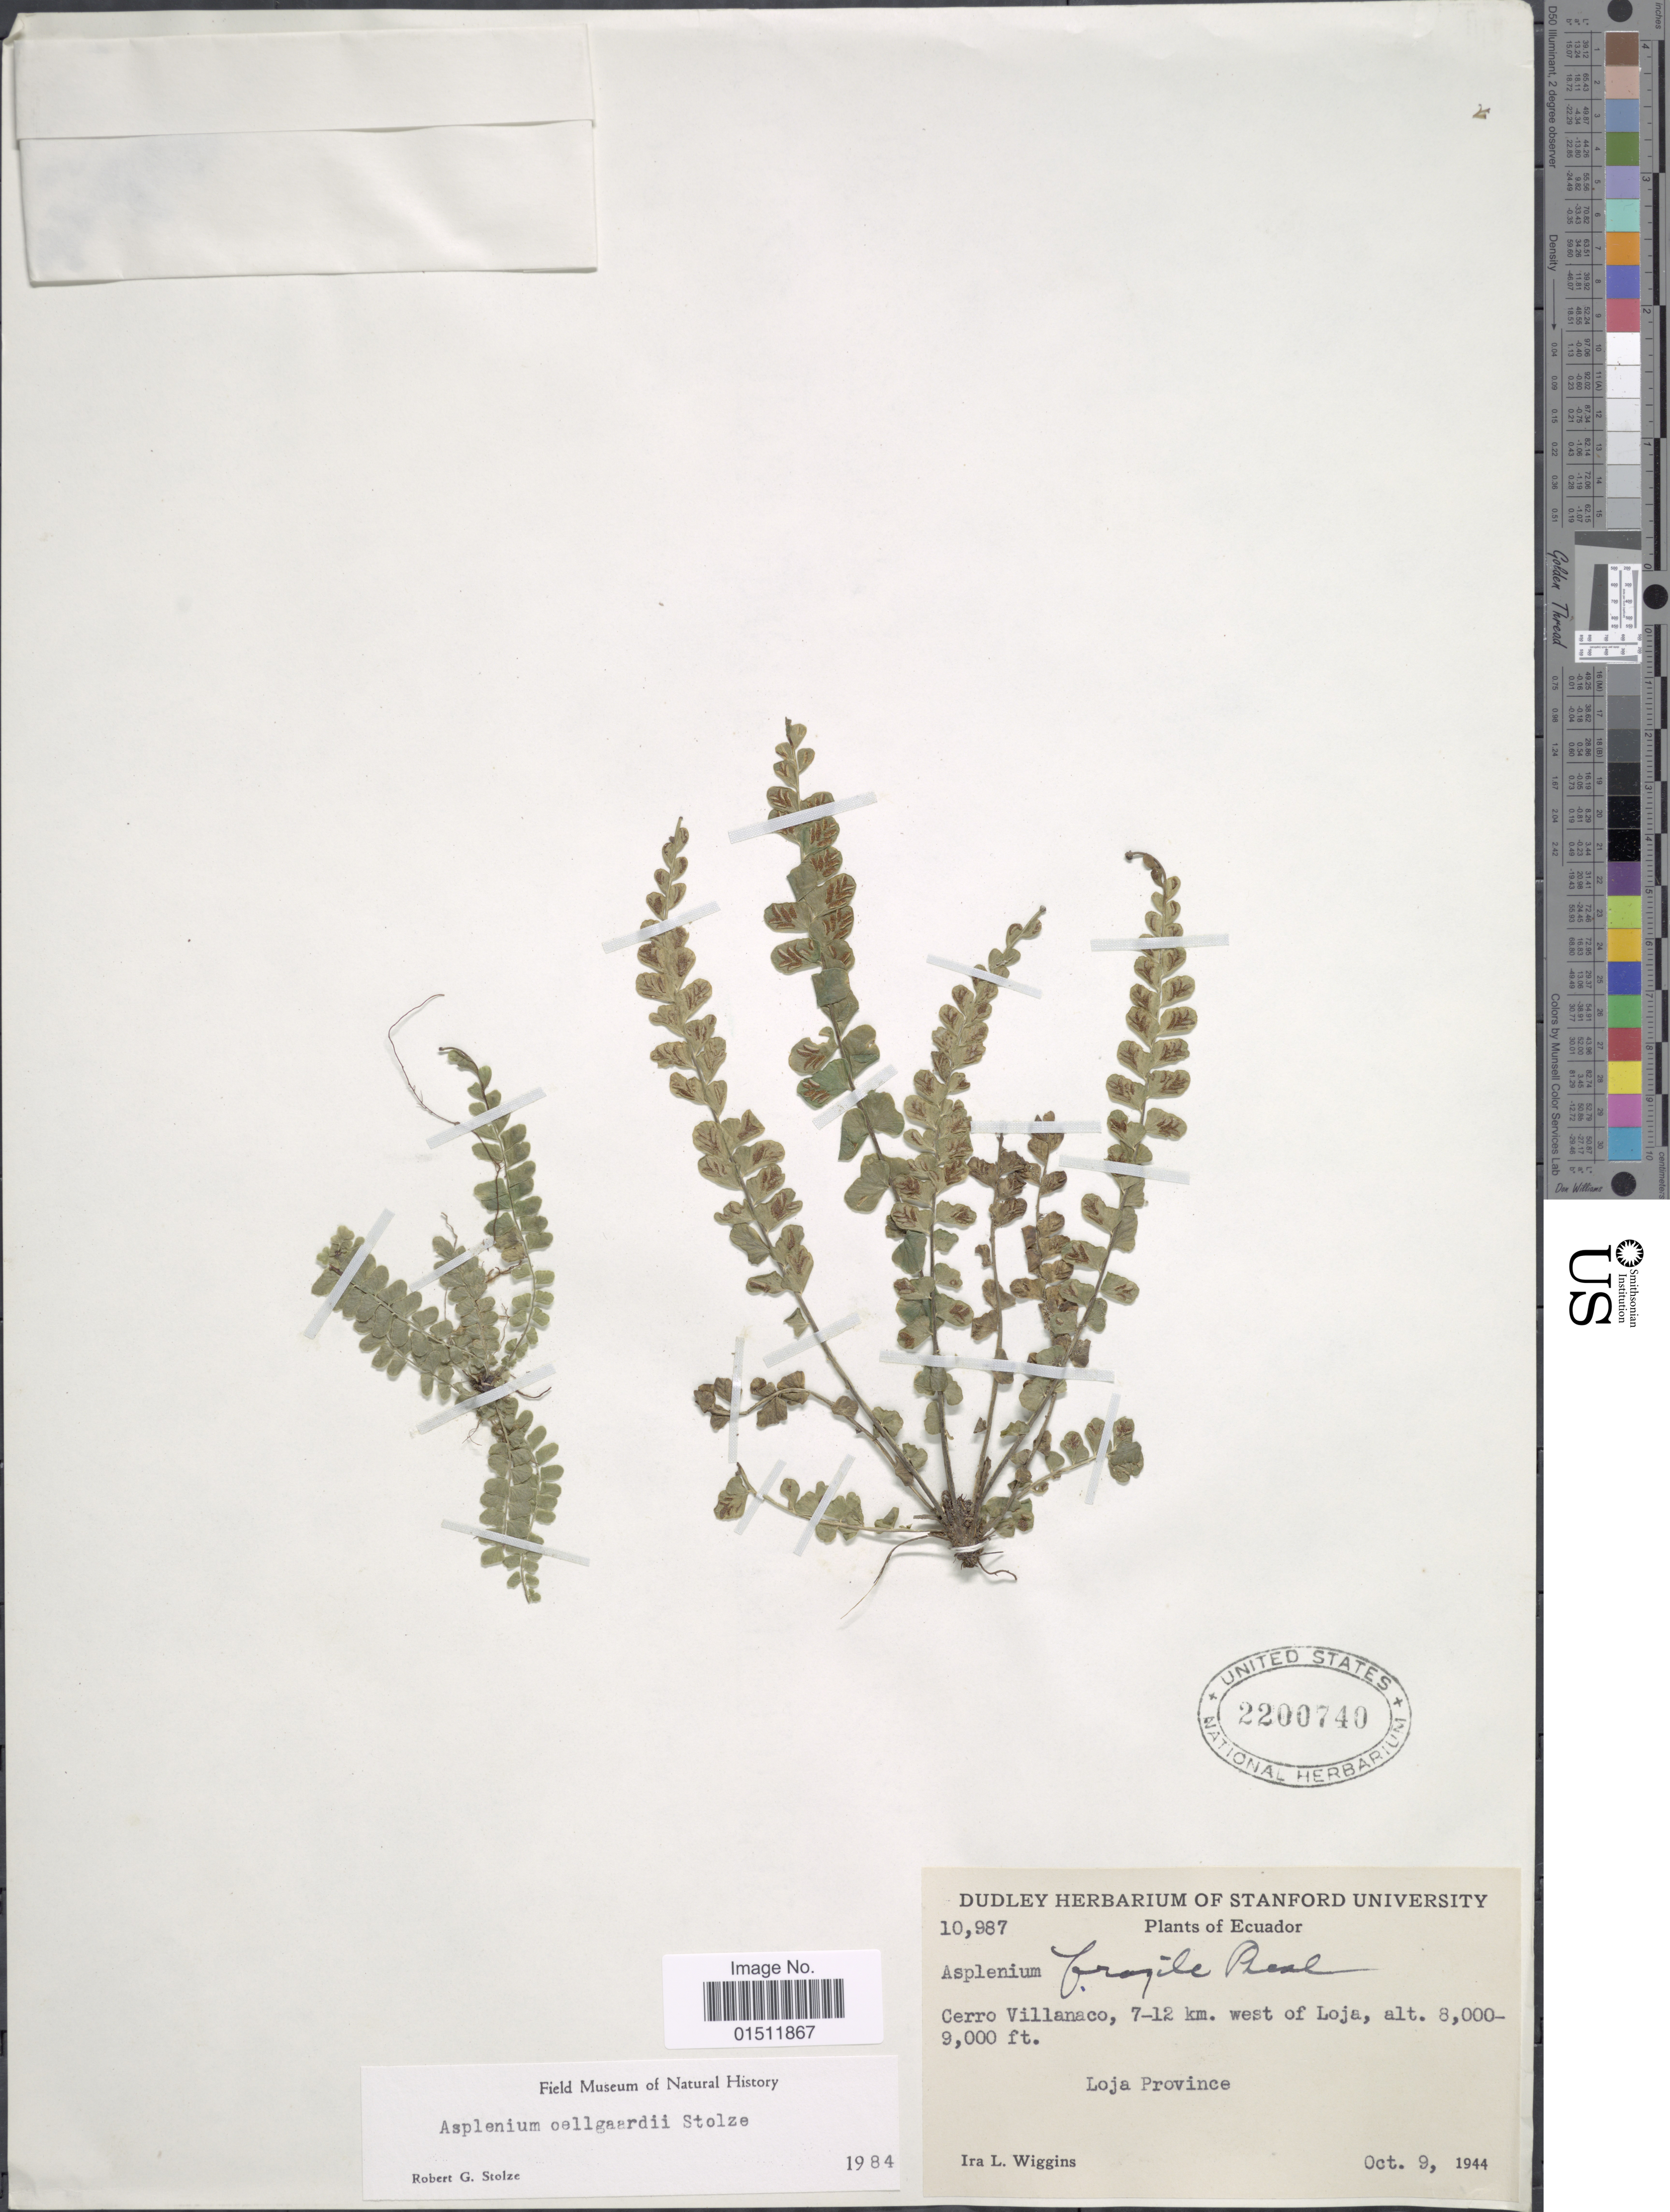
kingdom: Plantae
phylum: Tracheophyta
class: Polypodiopsida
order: Polypodiales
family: Aspleniaceae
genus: Asplenium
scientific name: Asplenium oellgaardii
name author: Stolze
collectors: I. L. Wiggins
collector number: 10987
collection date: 1944-10-09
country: Ecuador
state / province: Loja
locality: Cerro Villanaco, 7-12 km west of Loja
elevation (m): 2438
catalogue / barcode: US 2200740